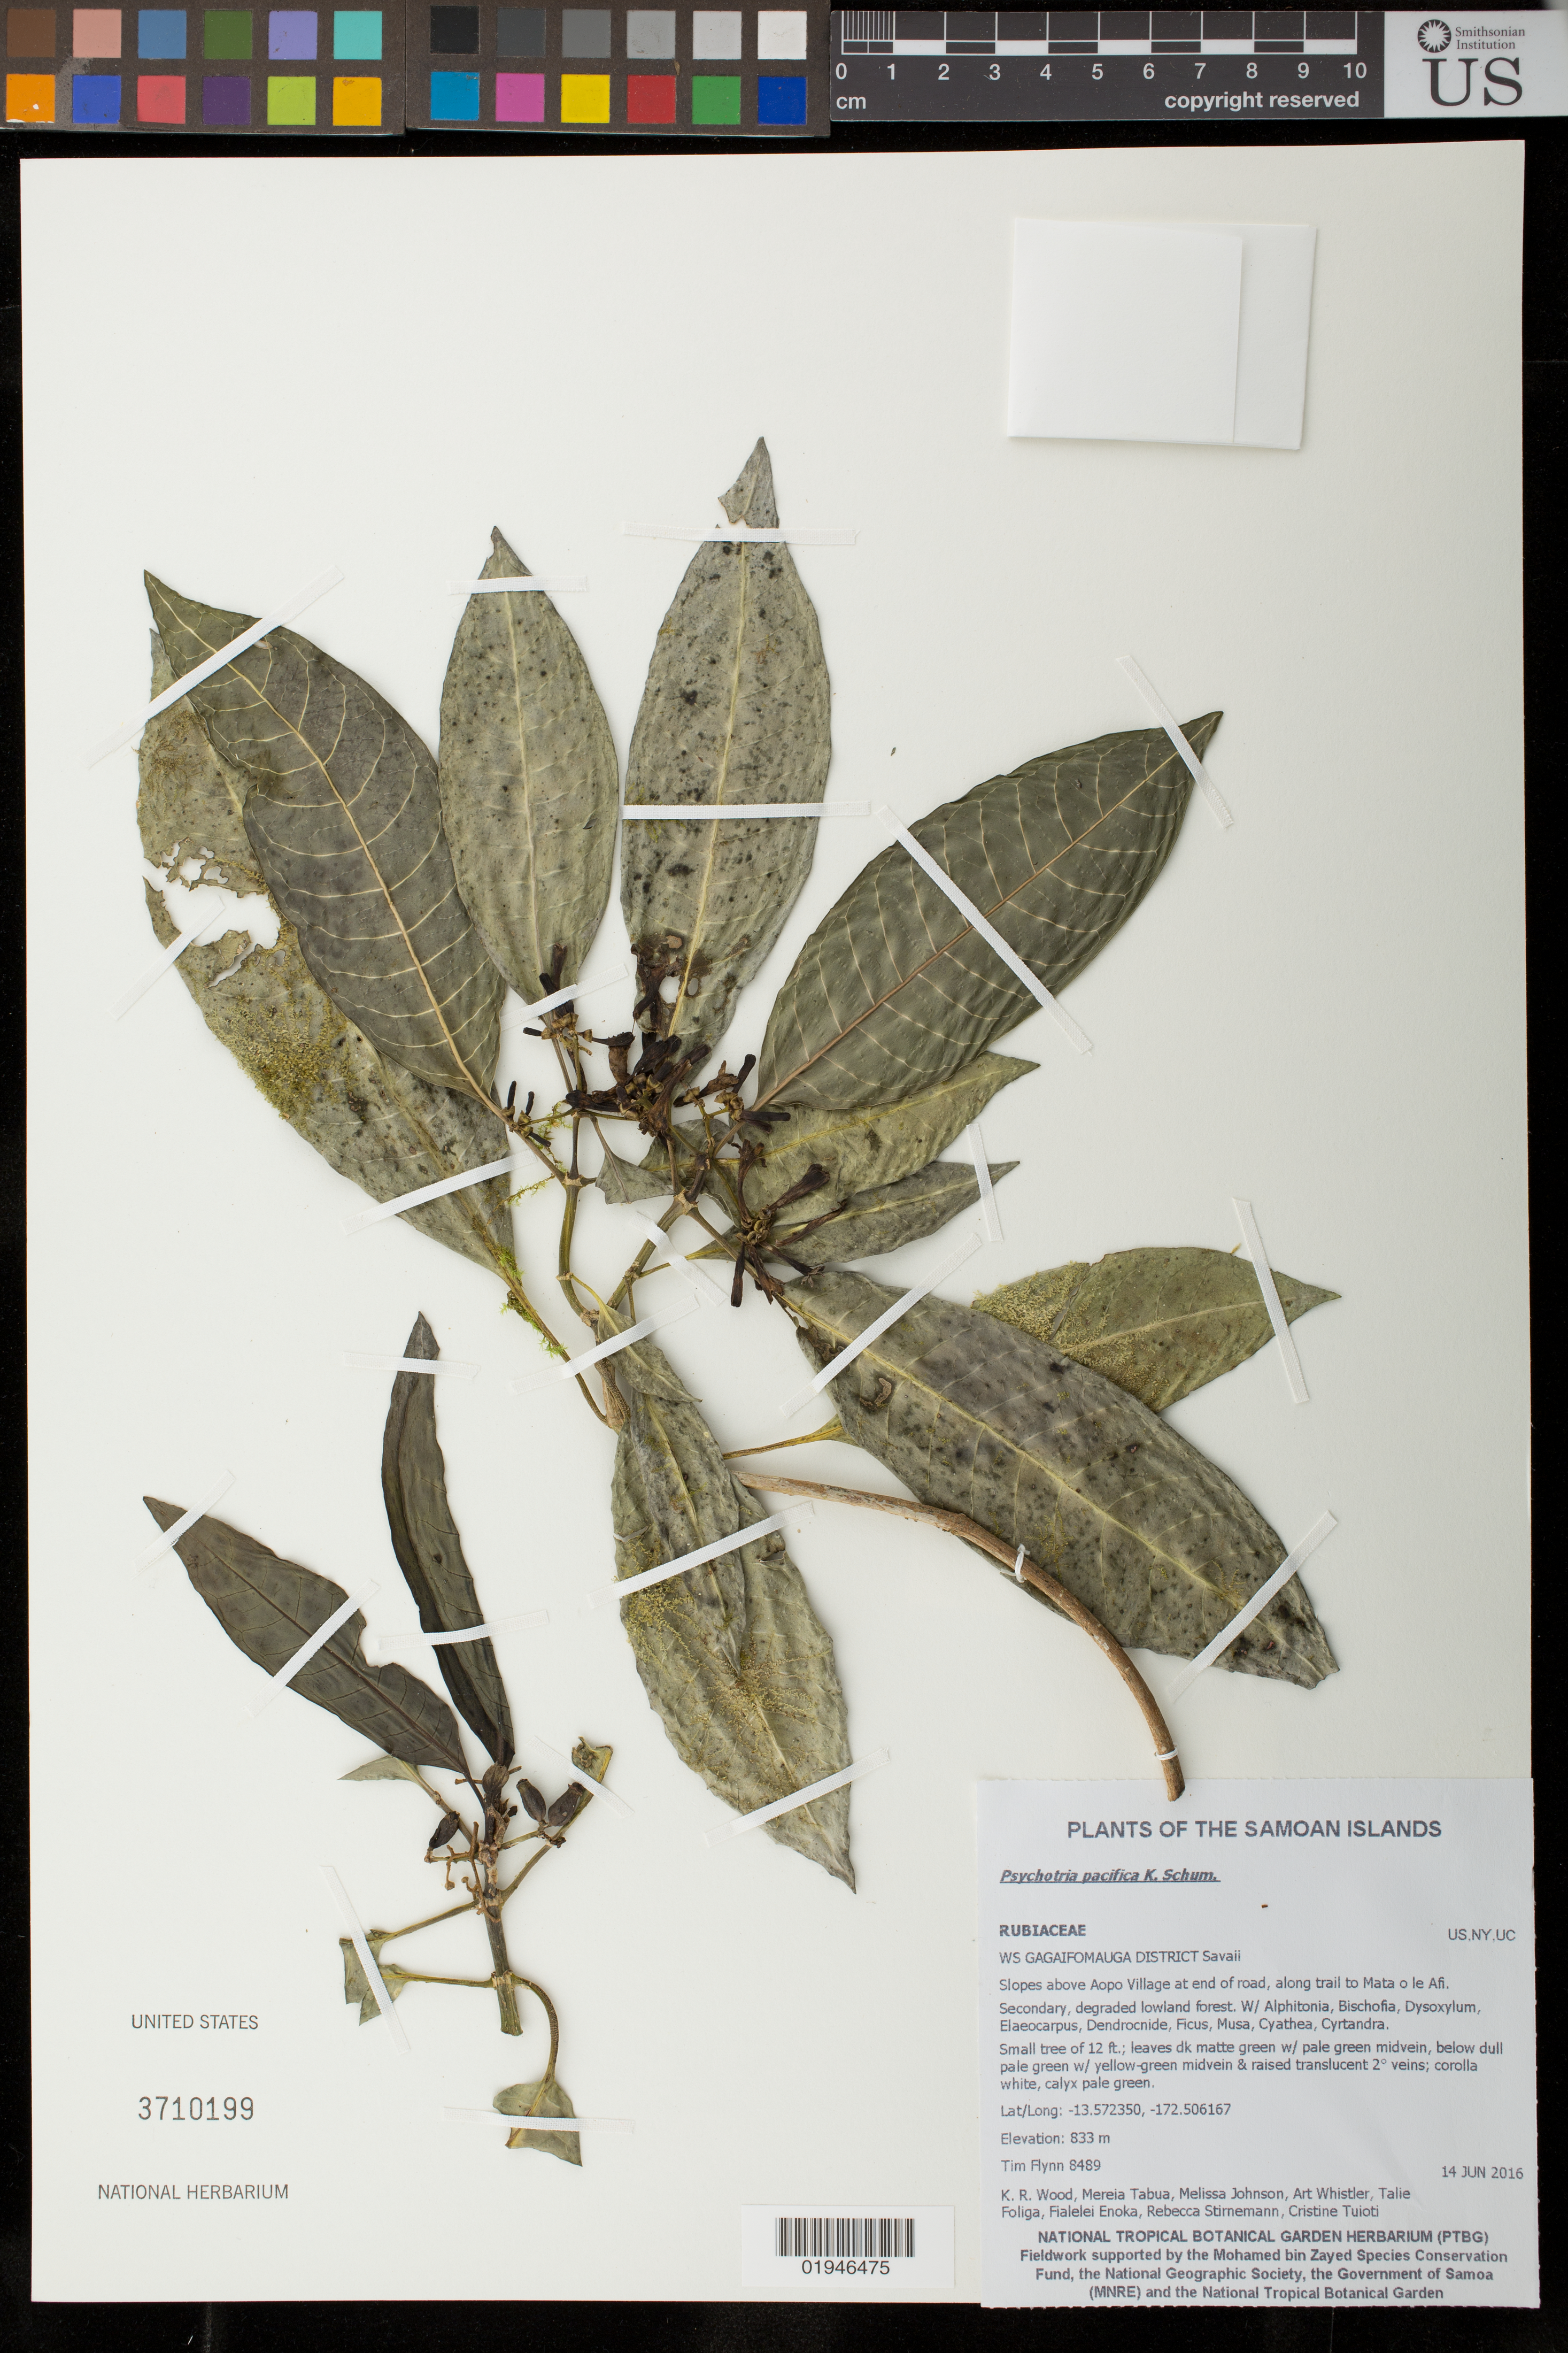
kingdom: Plantae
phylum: Tracheophyta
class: Magnoliopsida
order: Gentianales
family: Rubiaceae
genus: Psychotria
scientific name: Psychotria pacifica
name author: K. Schum.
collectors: T. W. Flynn, K. R. Wood, M. Tabua, M. Johnson, A. Whistler, T. Foliga, F. Enoka & R. Stirnemann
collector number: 8489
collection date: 2016-06-15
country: Samoa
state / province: Gagaifomauga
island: Savai'i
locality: Slopes above Aopo Village at end of road, along trail to Mata o le Afi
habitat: Secondary, degraded lowland forest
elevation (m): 833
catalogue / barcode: US 3710199